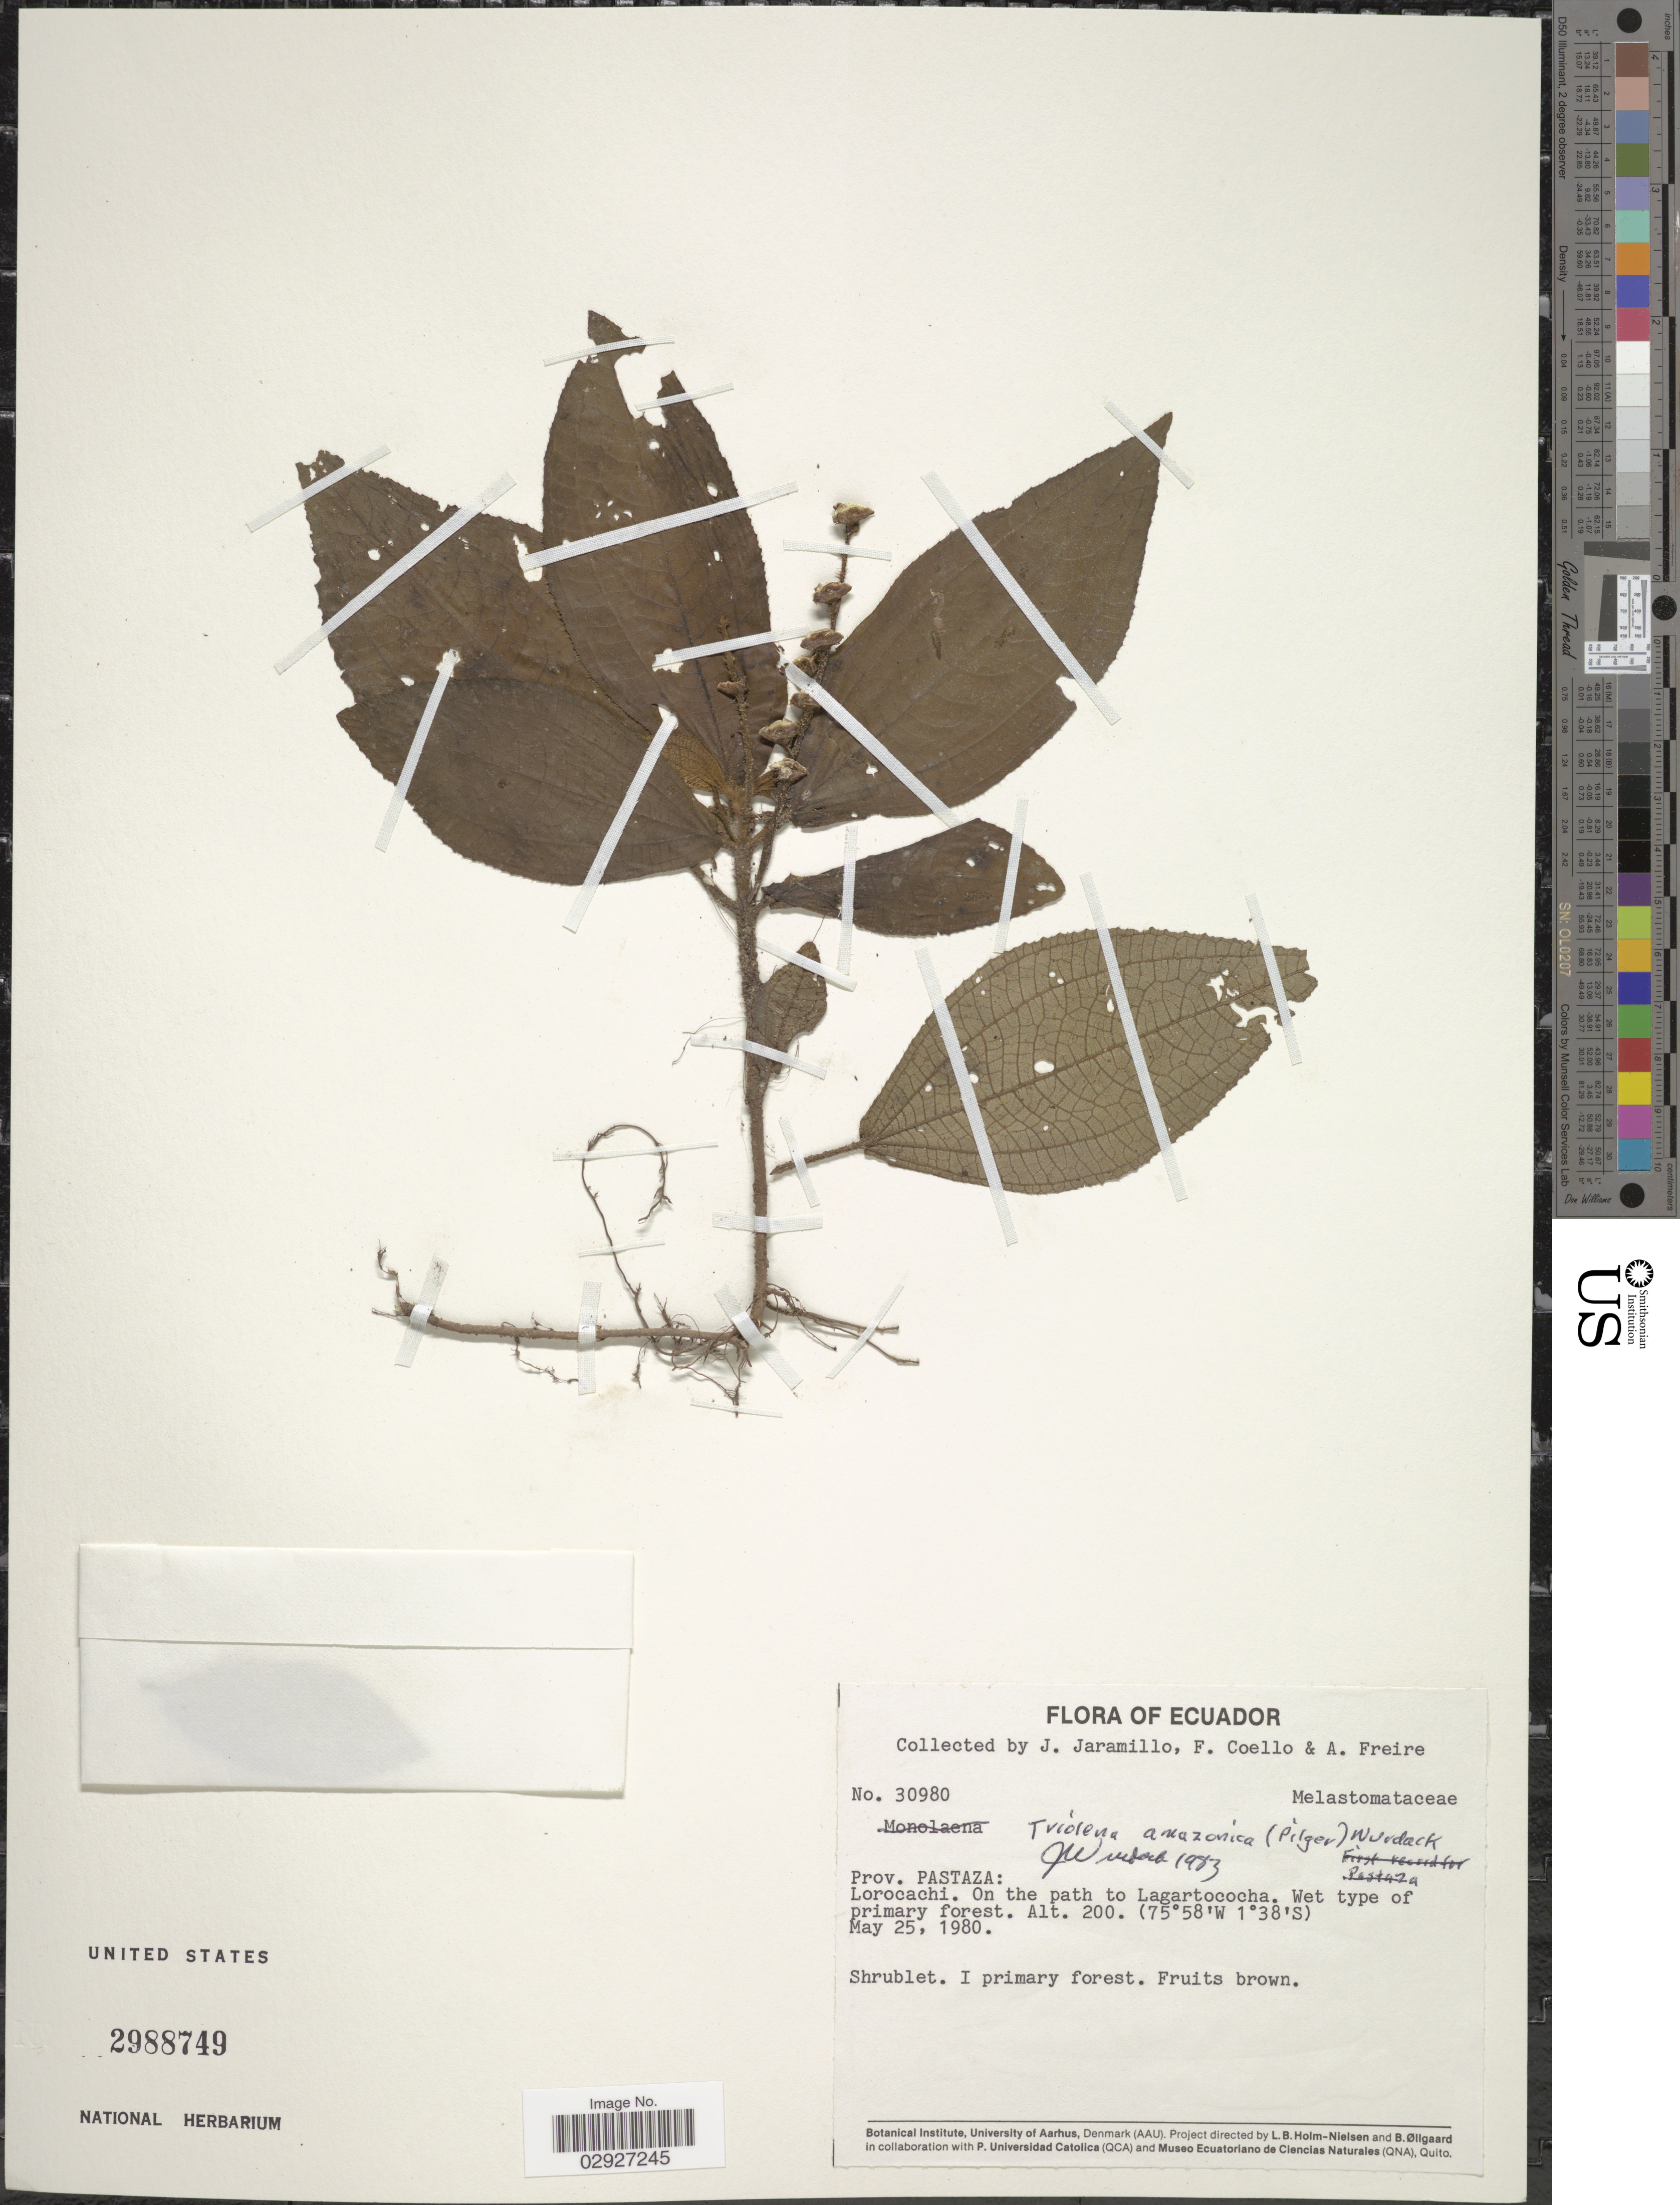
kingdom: Plantae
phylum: Tracheophyta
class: Magnoliopsida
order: Myrtales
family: Melastomataceae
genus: Triolena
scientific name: Triolena amazonica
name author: (Pilg.)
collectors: J. Jaramillo, F. Coello & A. Freire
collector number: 30980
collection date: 1980-05-25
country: Ecuador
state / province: Pastaza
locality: Lorocachi, on the path to Lagartococha.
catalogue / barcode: US 2988749